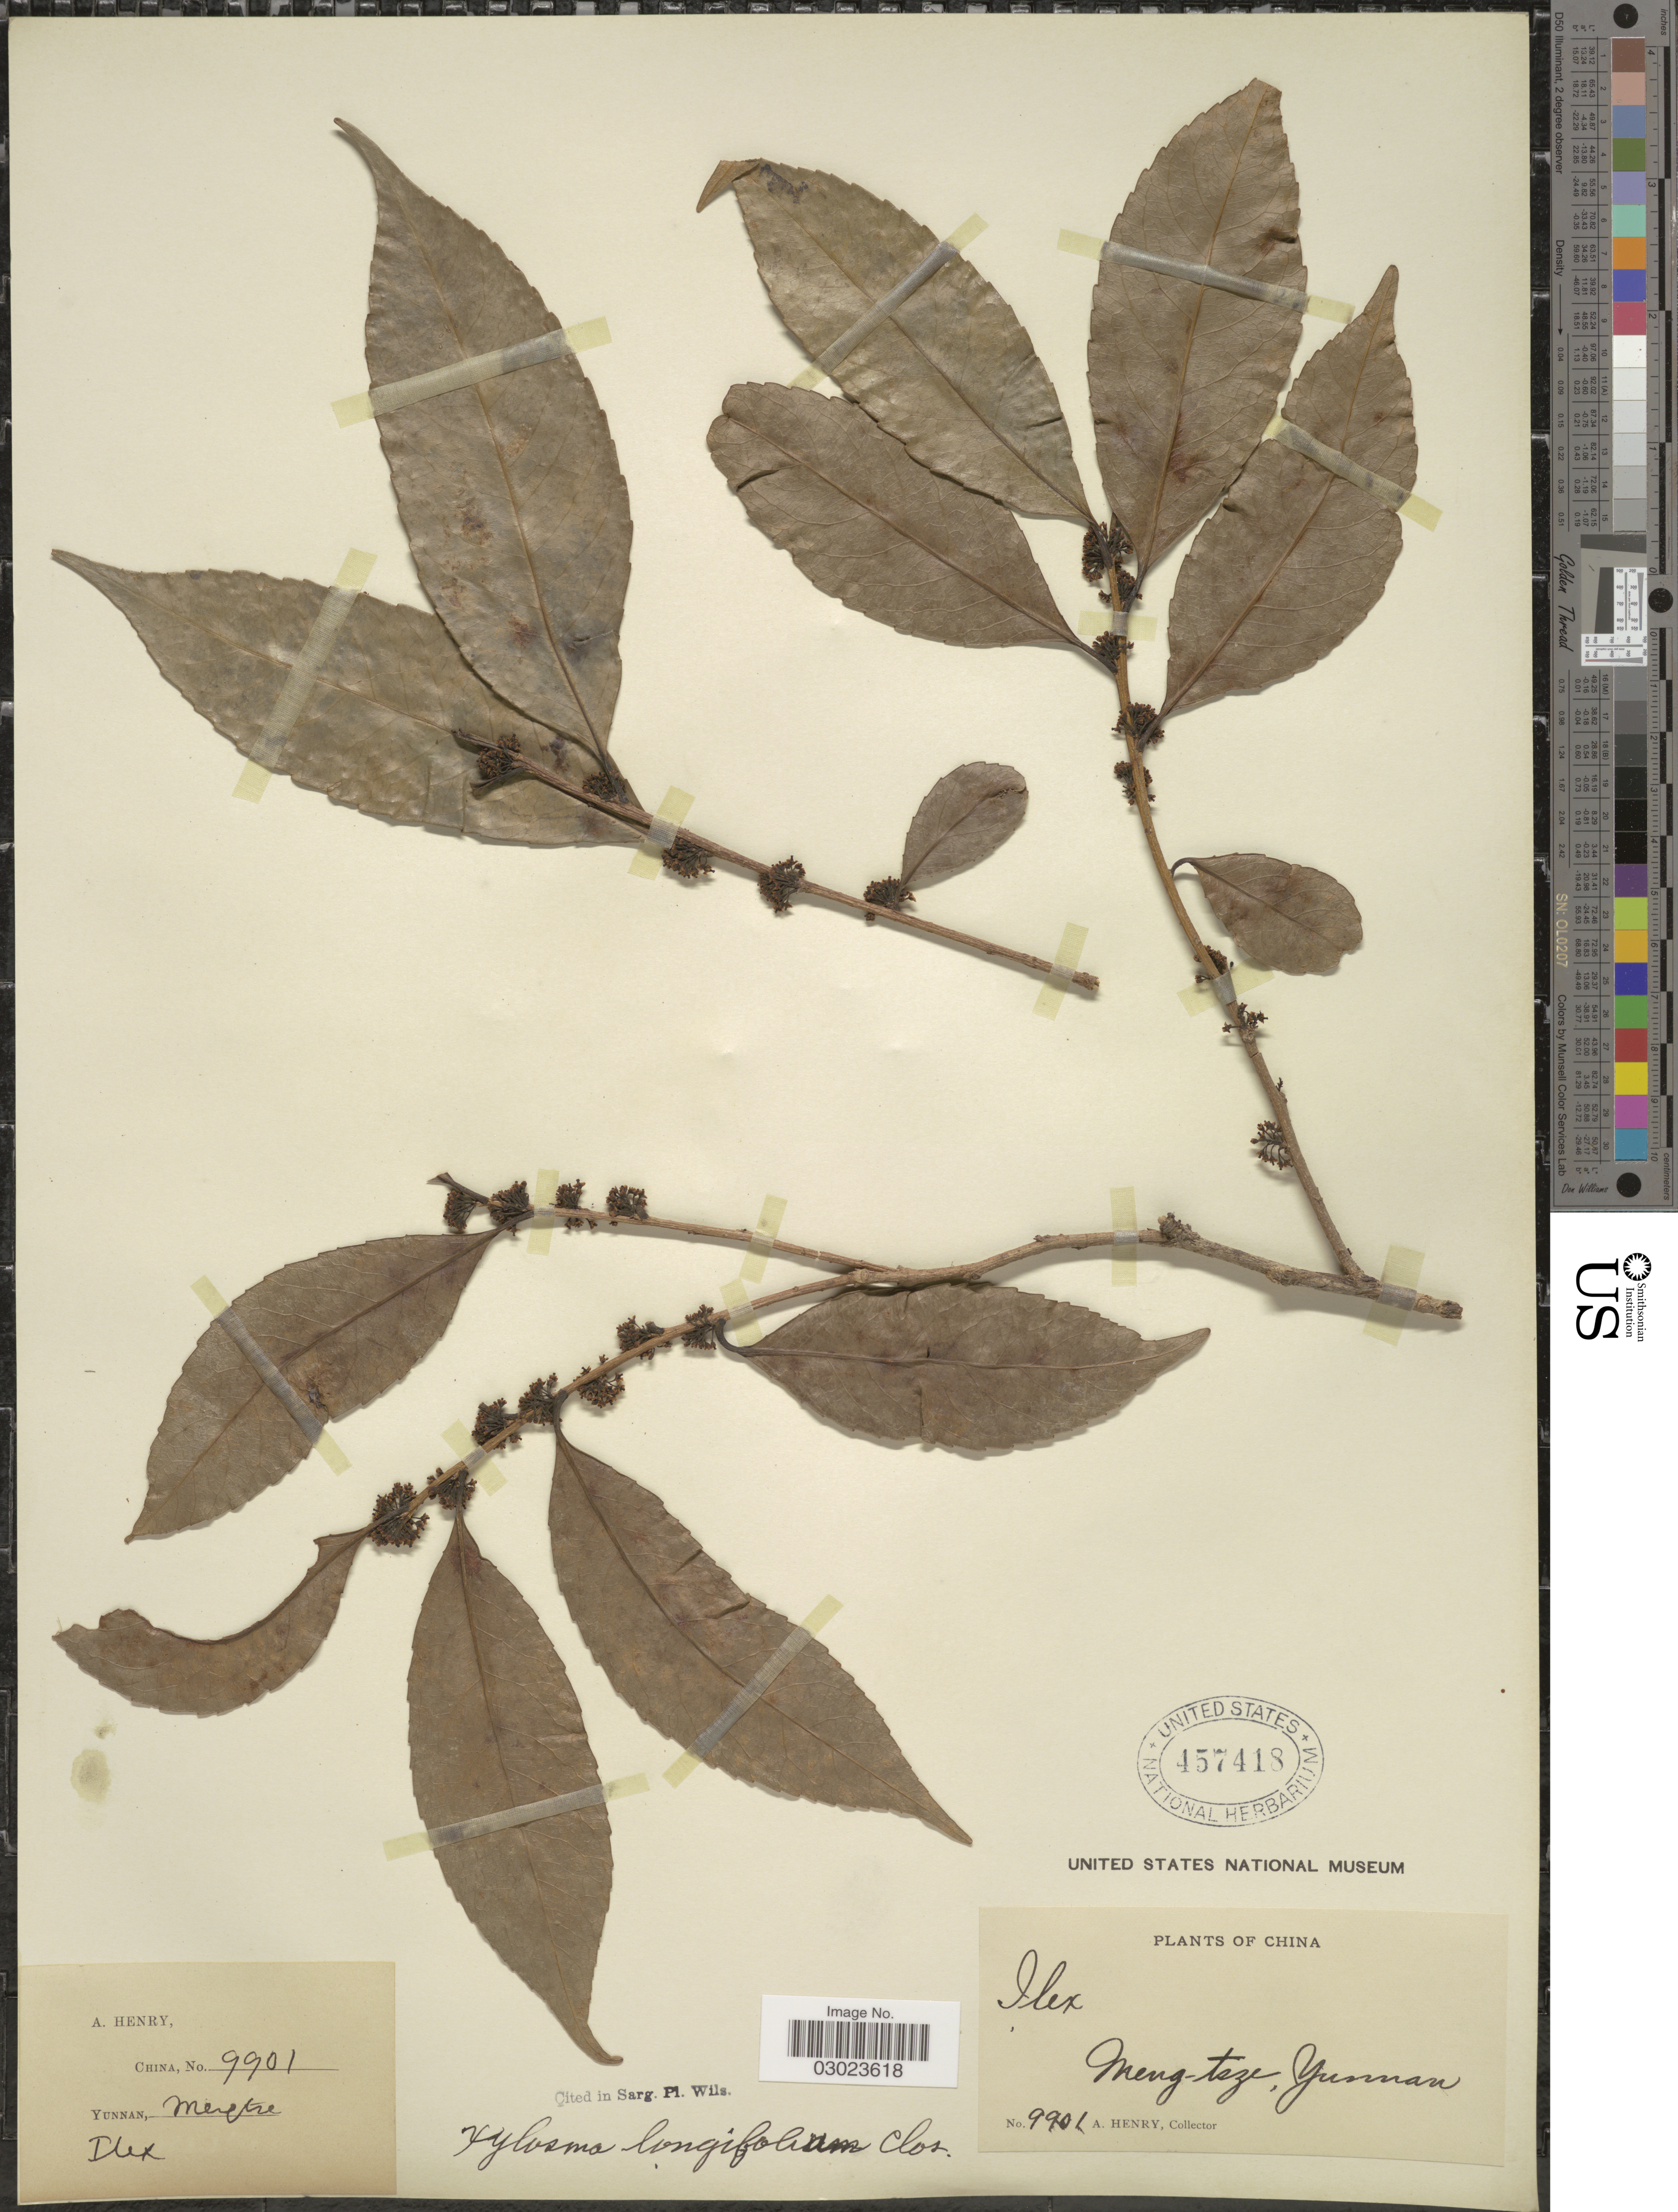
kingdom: Plantae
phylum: Tracheophyta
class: Magnoliopsida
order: Malpighiales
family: Salicaceae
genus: Xylosma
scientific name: Xylosma longifolia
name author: Clos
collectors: A. Henry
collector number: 9901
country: China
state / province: Yunnan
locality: Meng-tsze, Yunnan.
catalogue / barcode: US 457418